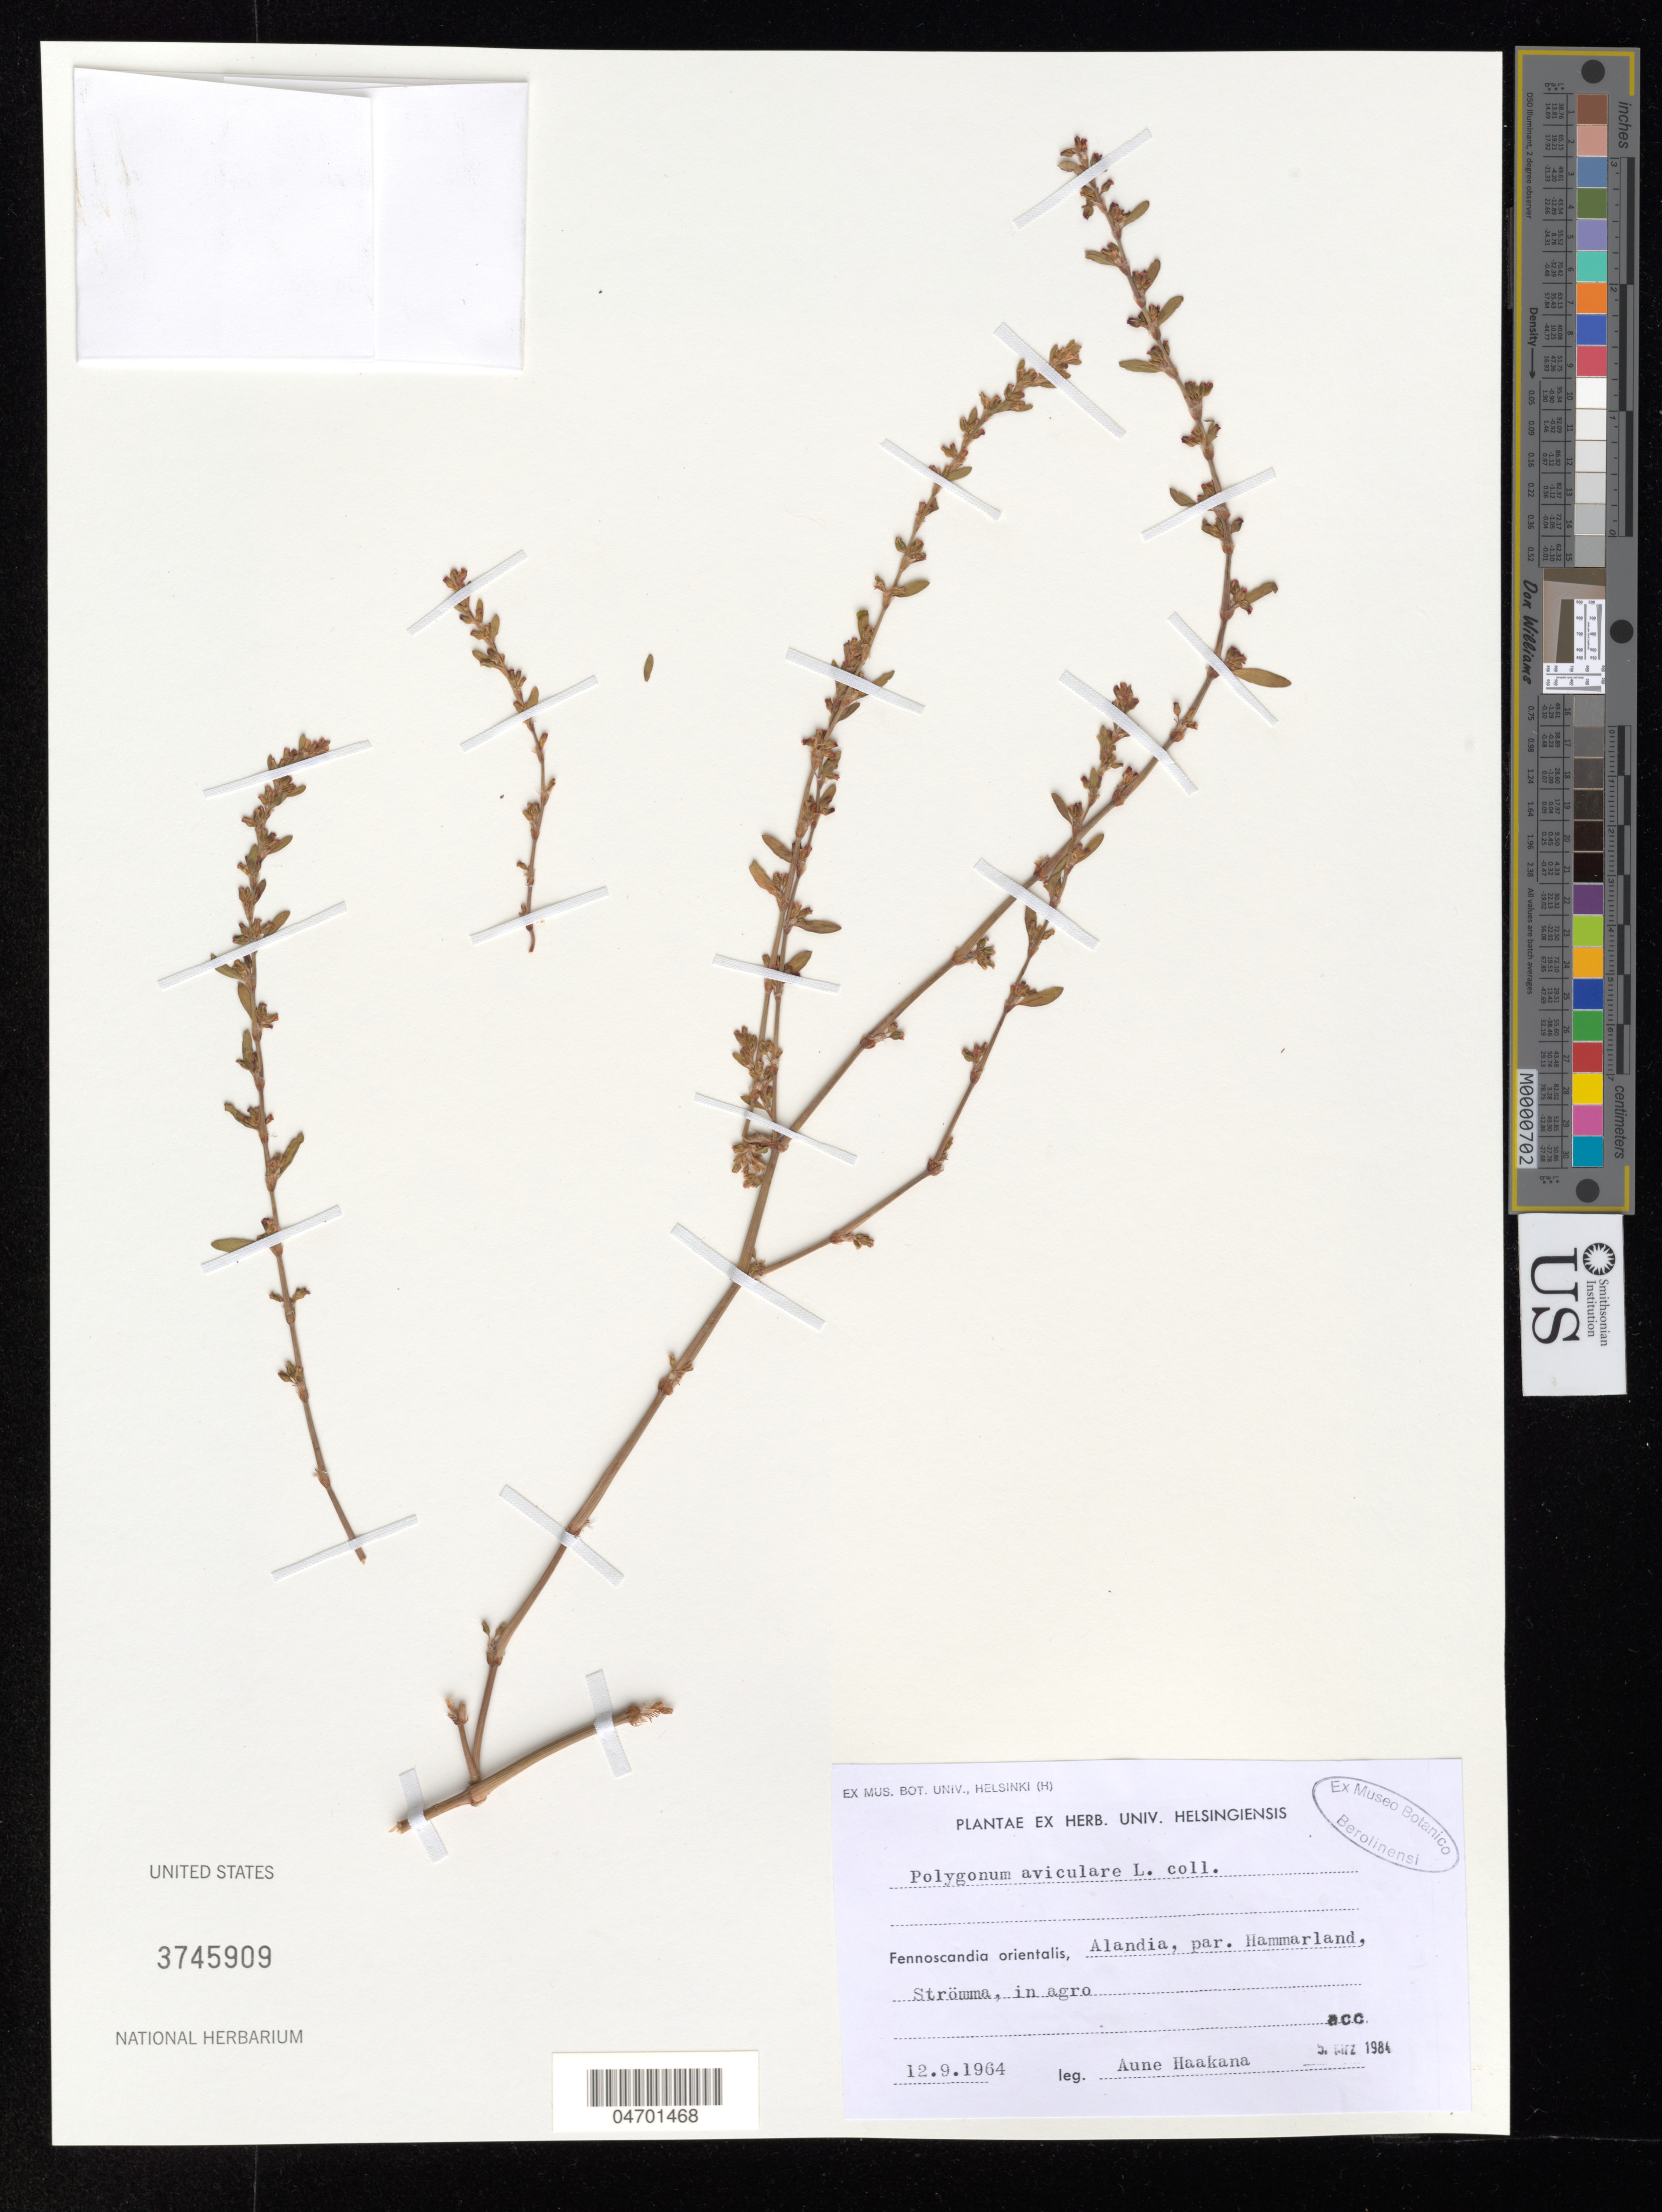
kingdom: Plantae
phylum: Tracheophyta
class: Magnoliopsida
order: Caryophyllales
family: Polygonaceae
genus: Polygonum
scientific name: Polygonum aviculare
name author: L.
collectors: A. Haakana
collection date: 1964-09-12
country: Finland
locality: Fennoscandia orientalis, Alandia, par. Hammarland, Strömma, in agro.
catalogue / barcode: US 3745909